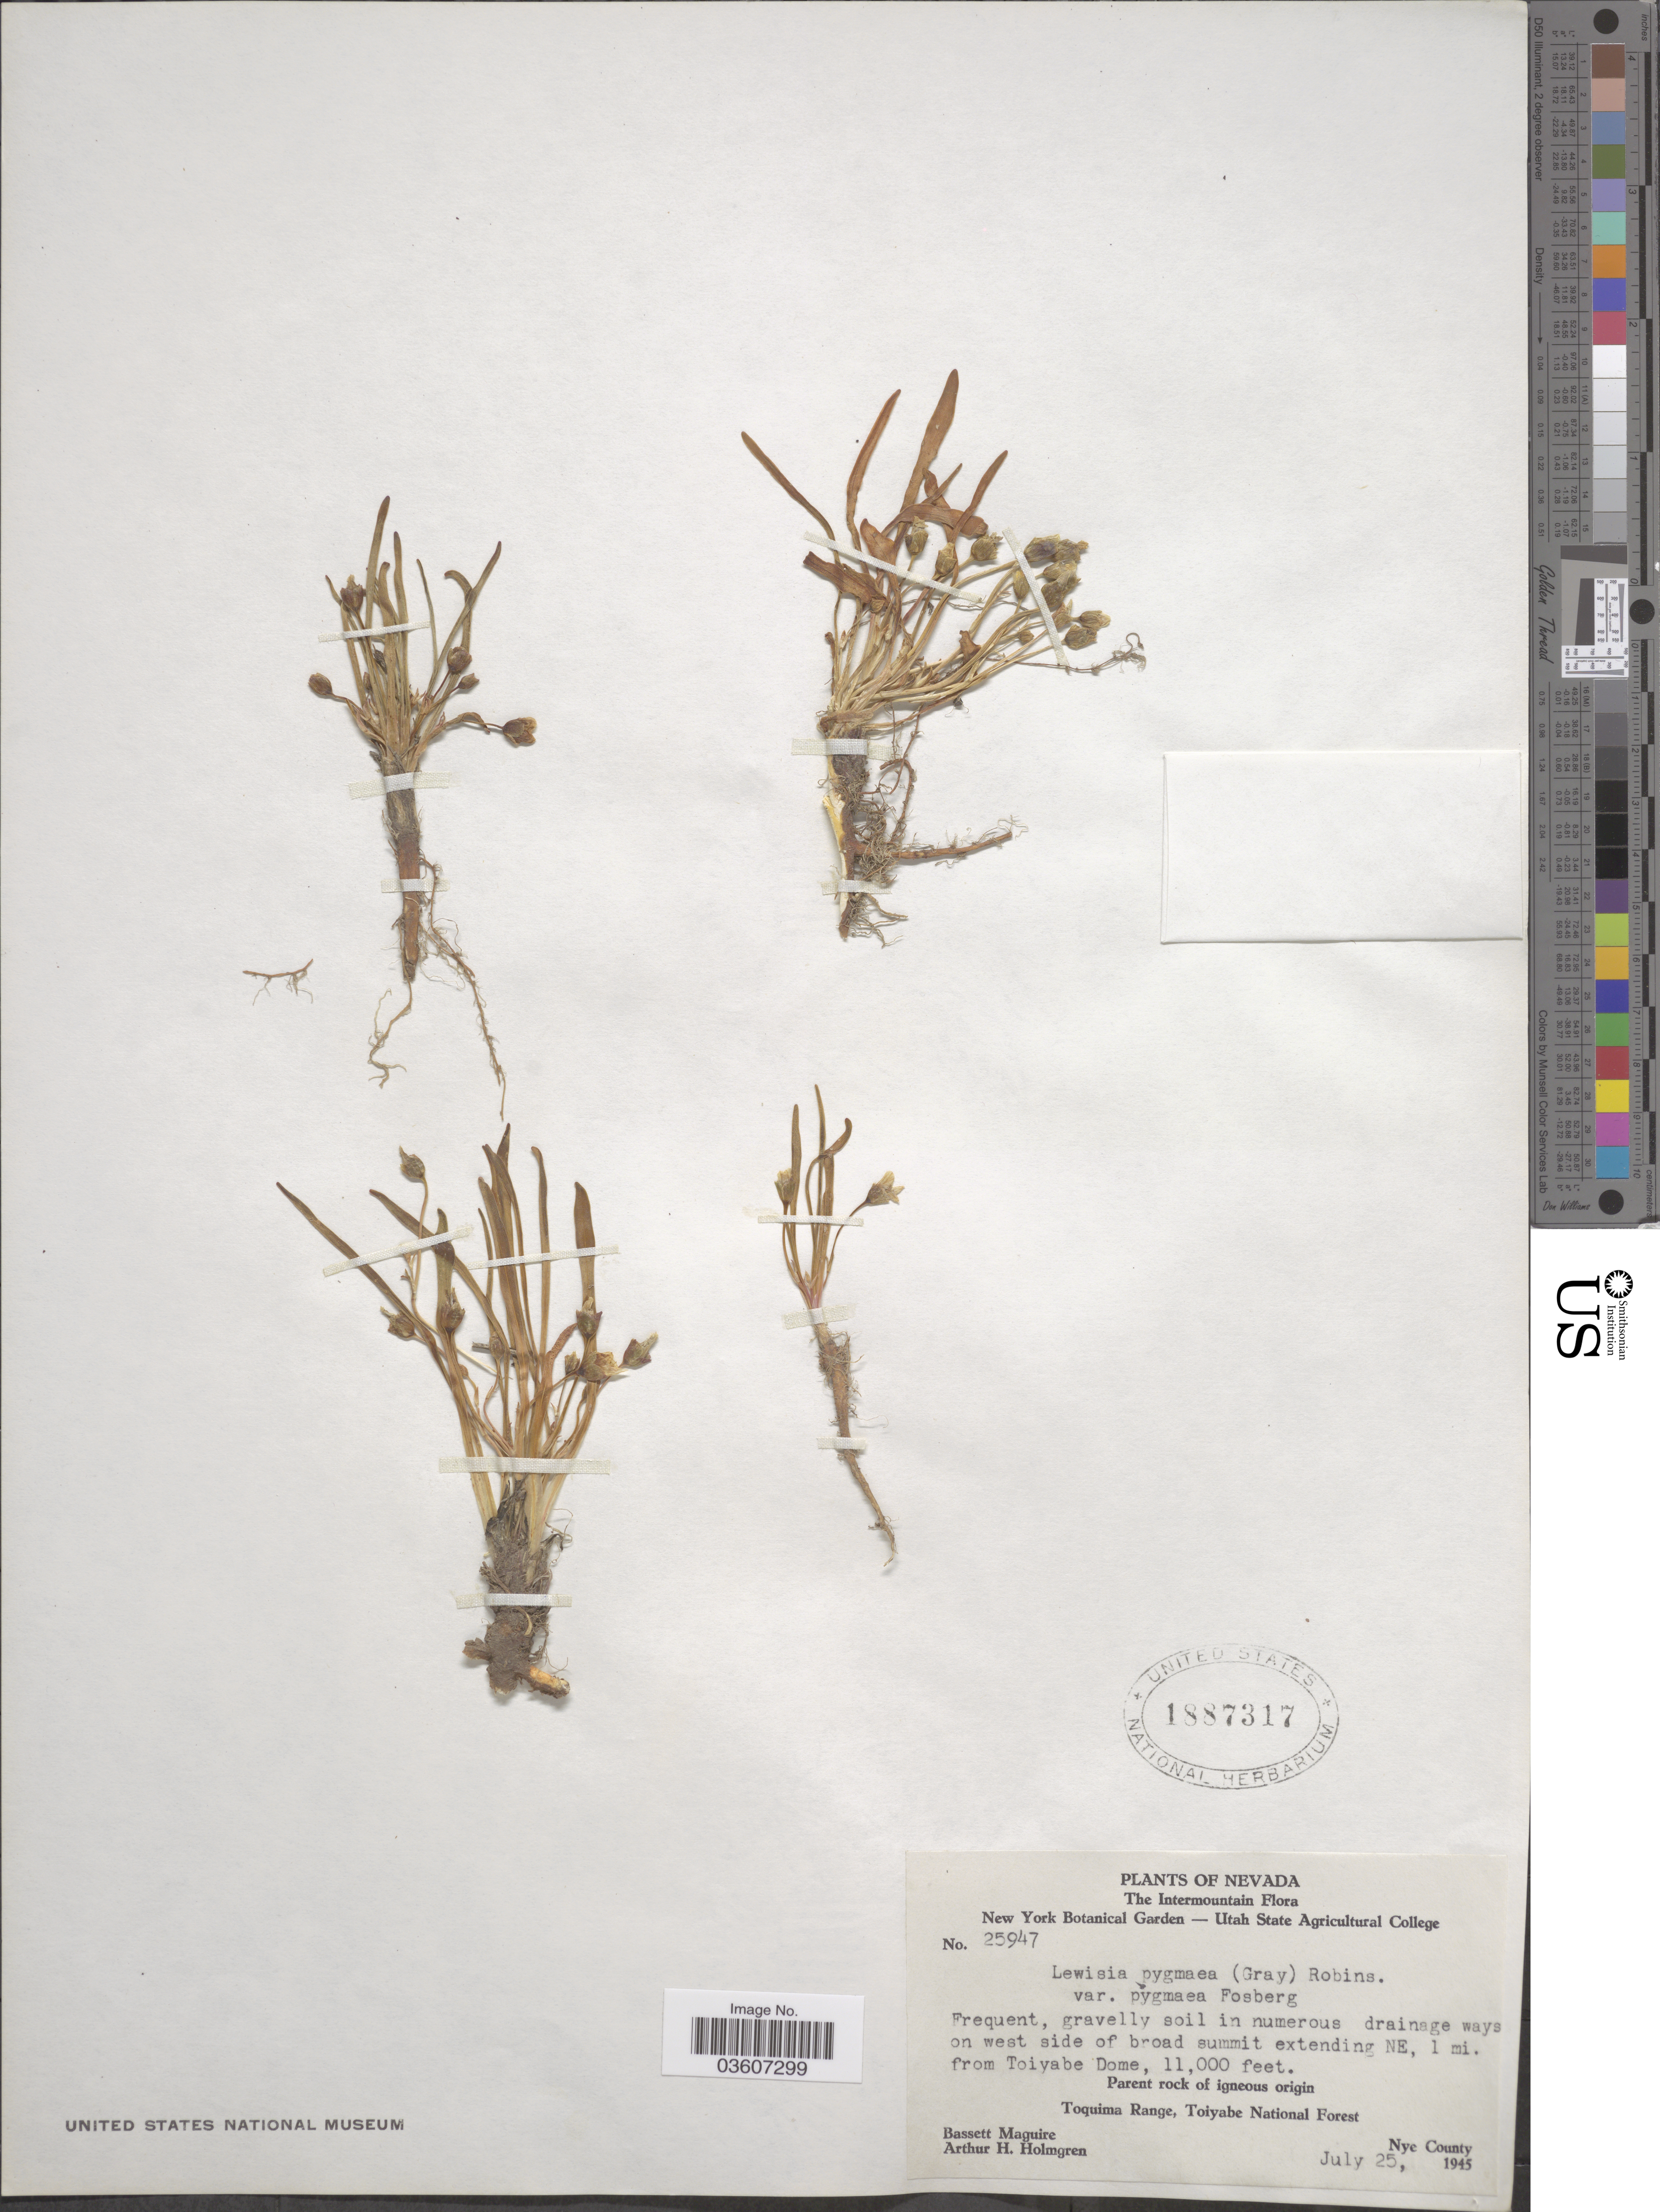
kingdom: Plantae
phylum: Tracheophyta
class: Magnoliopsida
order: Caryophyllales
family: Montiaceae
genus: Lewisia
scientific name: Lewisia pygmaea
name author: (A. Gray) B.L. Rob.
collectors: B. Maguire & A. H. Holmgren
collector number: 25947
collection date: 1945-07-25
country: United States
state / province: Nevada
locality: The Intermountain, on west side of broad summit extending NE, 1 mi. from Toiyabe Dome. Toquima Range, Toiyabe National Forest, Nye County.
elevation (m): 3353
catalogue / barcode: US 1887317